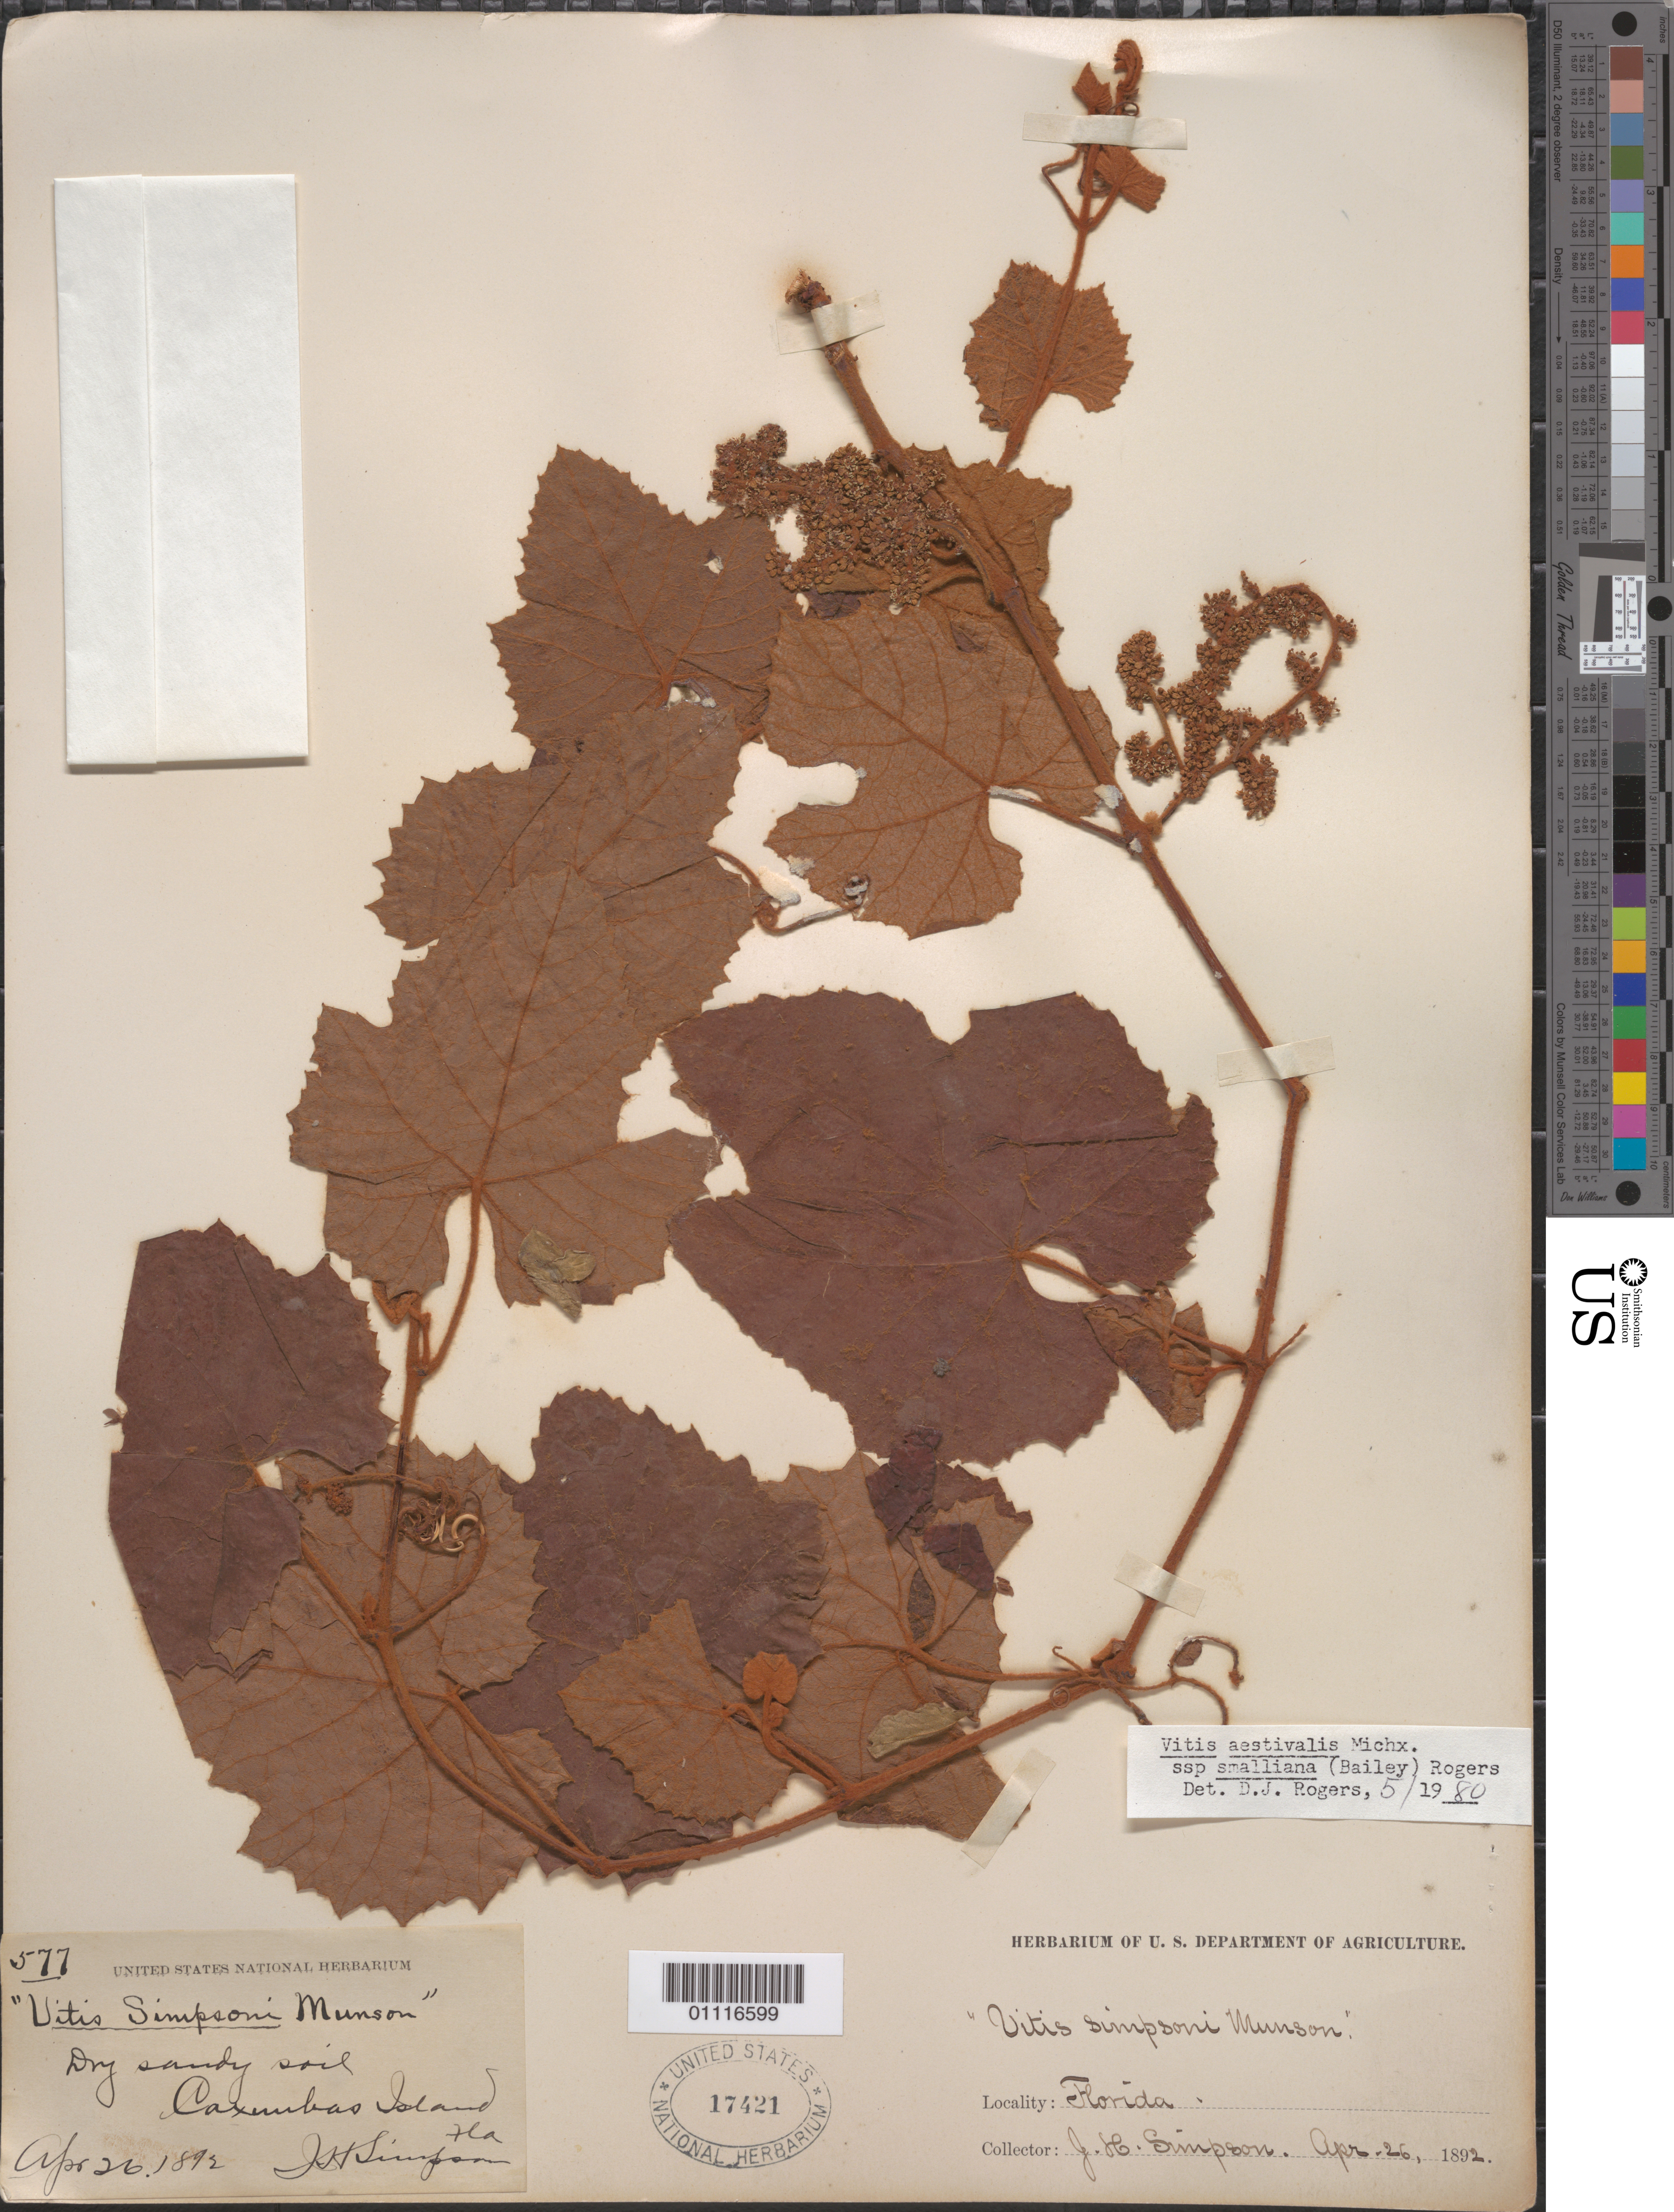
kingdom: Plantae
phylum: Tracheophyta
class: Magnoliopsida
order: Vitales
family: Vitaceae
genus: Vitis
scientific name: Vitis aestivalis subsp. smalliana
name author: (L.H. Bailey) W.M. Rogers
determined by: Rogers, D. J.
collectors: J. H. Simpson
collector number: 577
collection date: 1892-04-26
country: United States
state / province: Florida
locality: Caxunbas Island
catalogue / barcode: US 17421